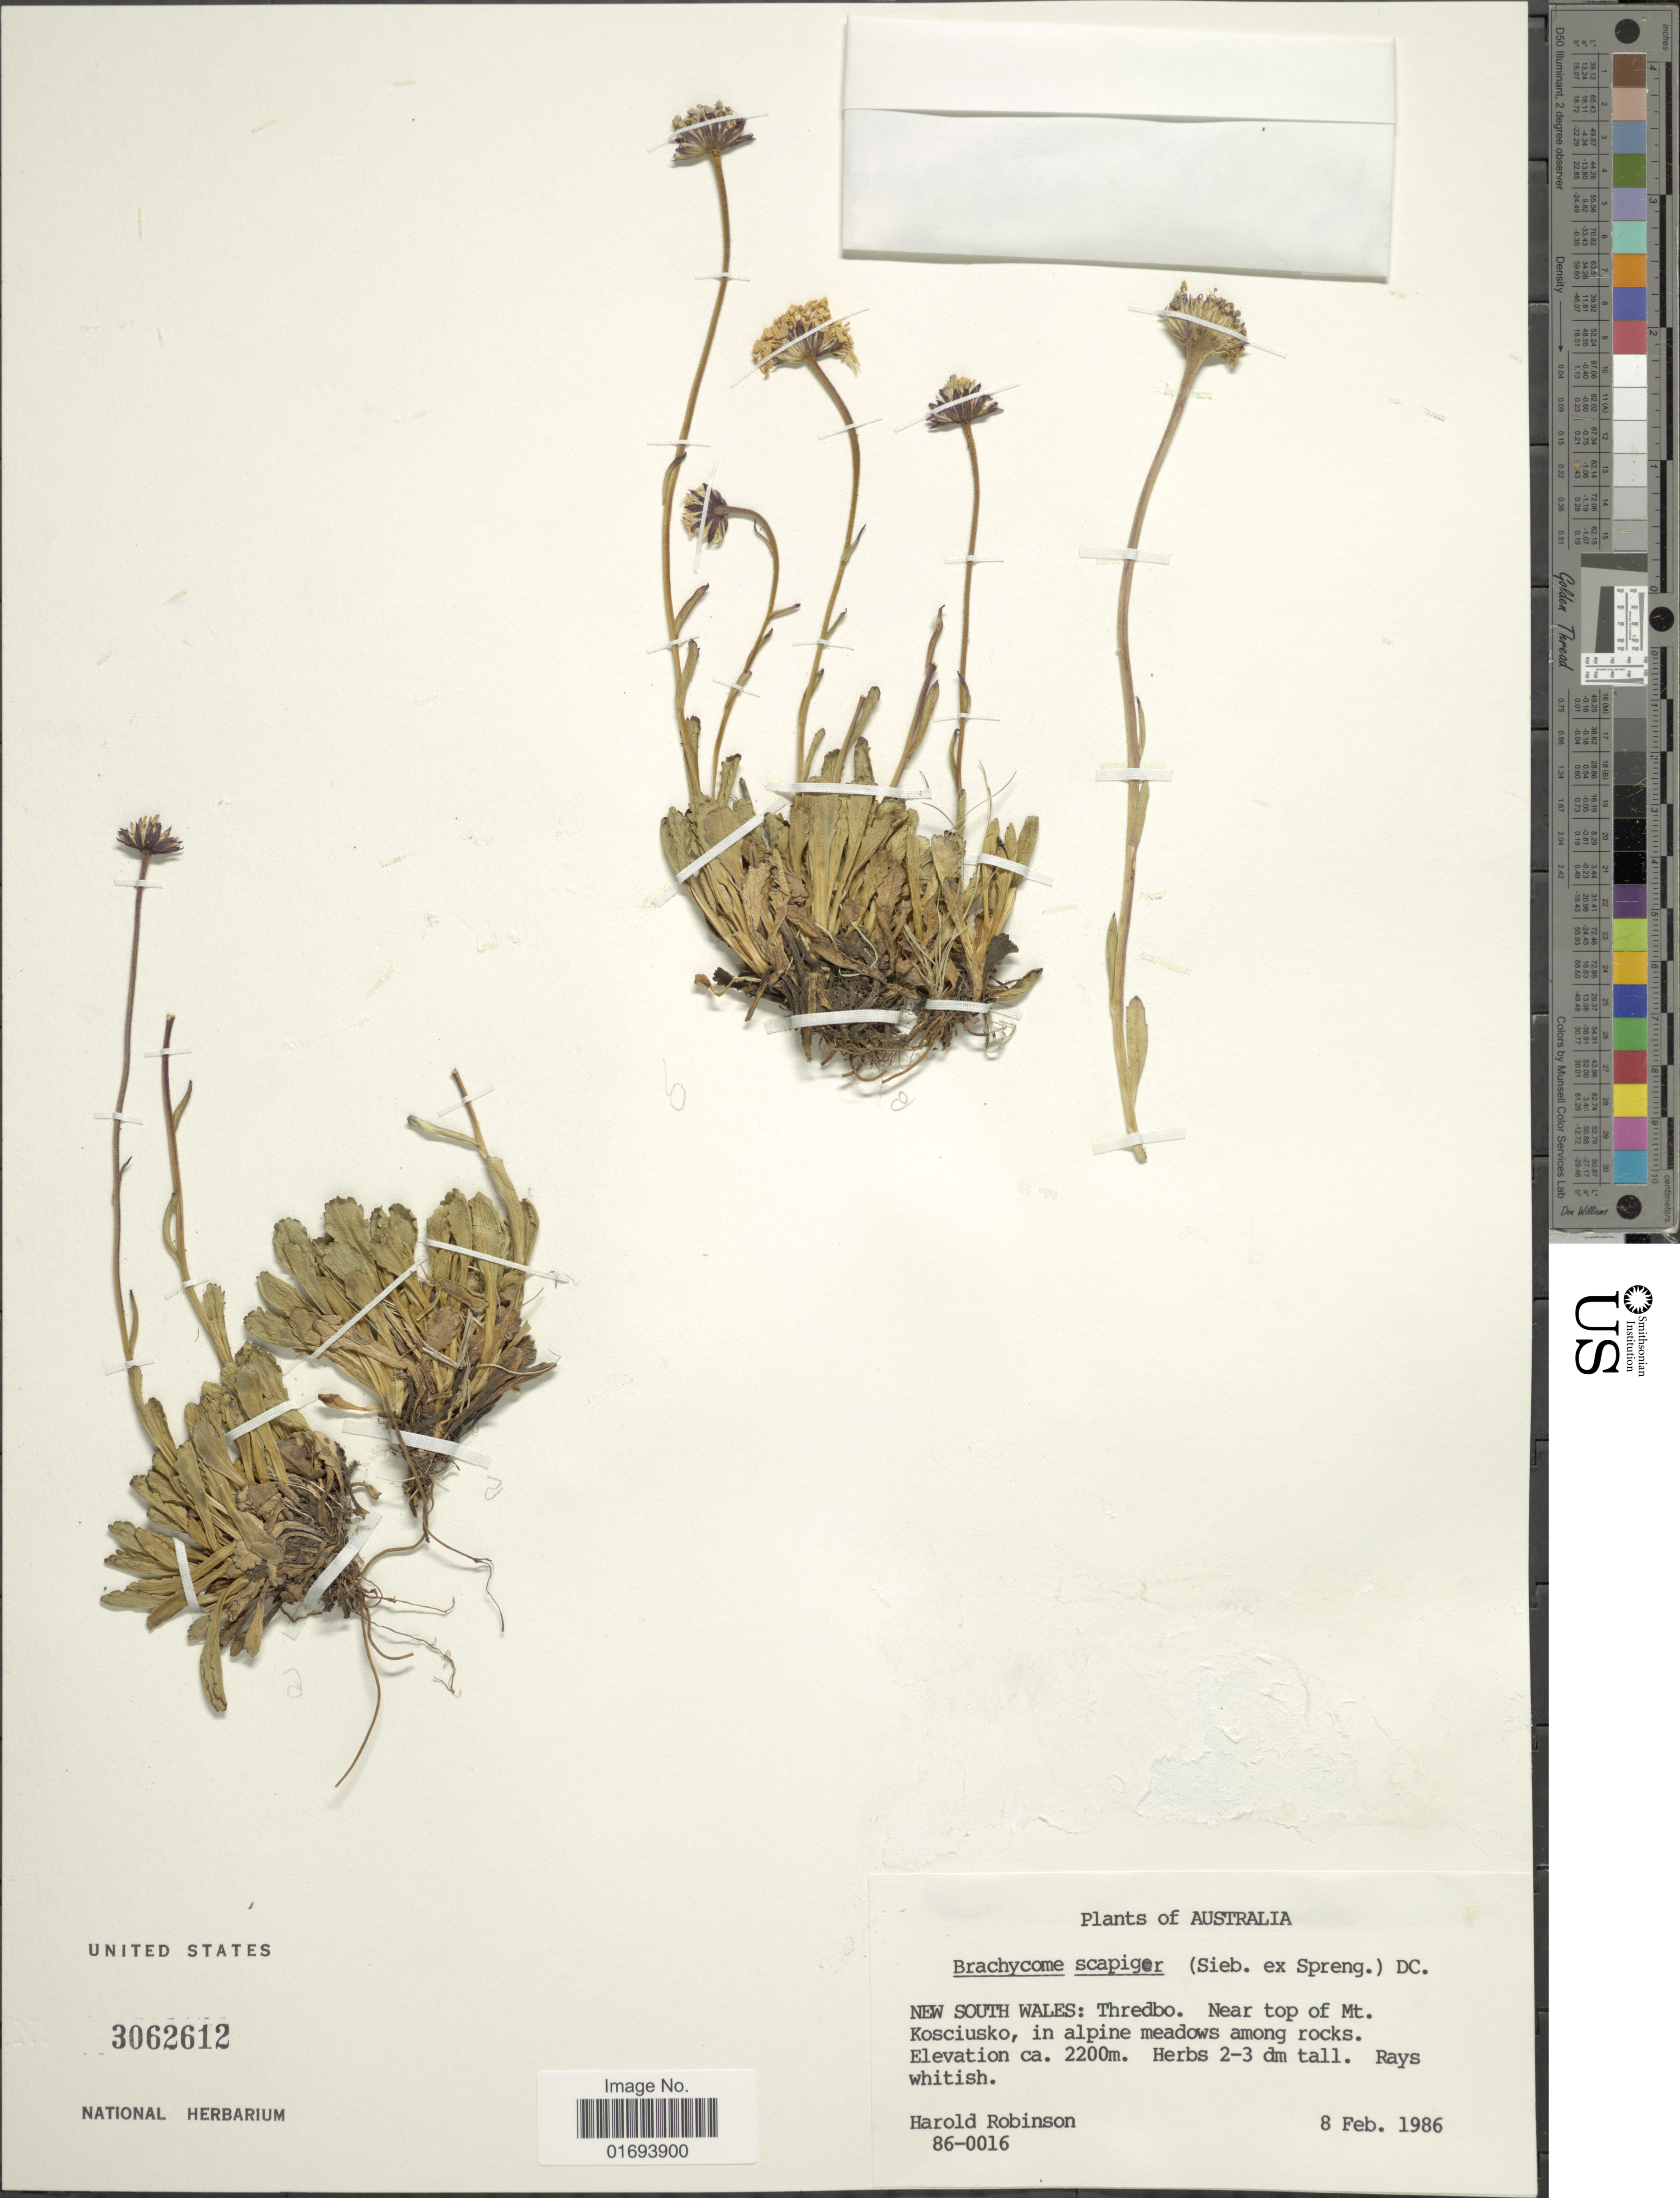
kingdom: Plantae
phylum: Tracheophyta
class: Magnoliopsida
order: Asterales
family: Asteraceae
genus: Brachyscome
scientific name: Brachyscome scapigera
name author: (Siebold ex Spreng.) DC.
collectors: H. Robinson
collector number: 86-0016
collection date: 1986-02-08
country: Australia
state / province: New South Wales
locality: Australia. New South Wales: Thredbo. Near top of Mt. Kosciusko, in alpine meadows among rocks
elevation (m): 2200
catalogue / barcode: US 3062612